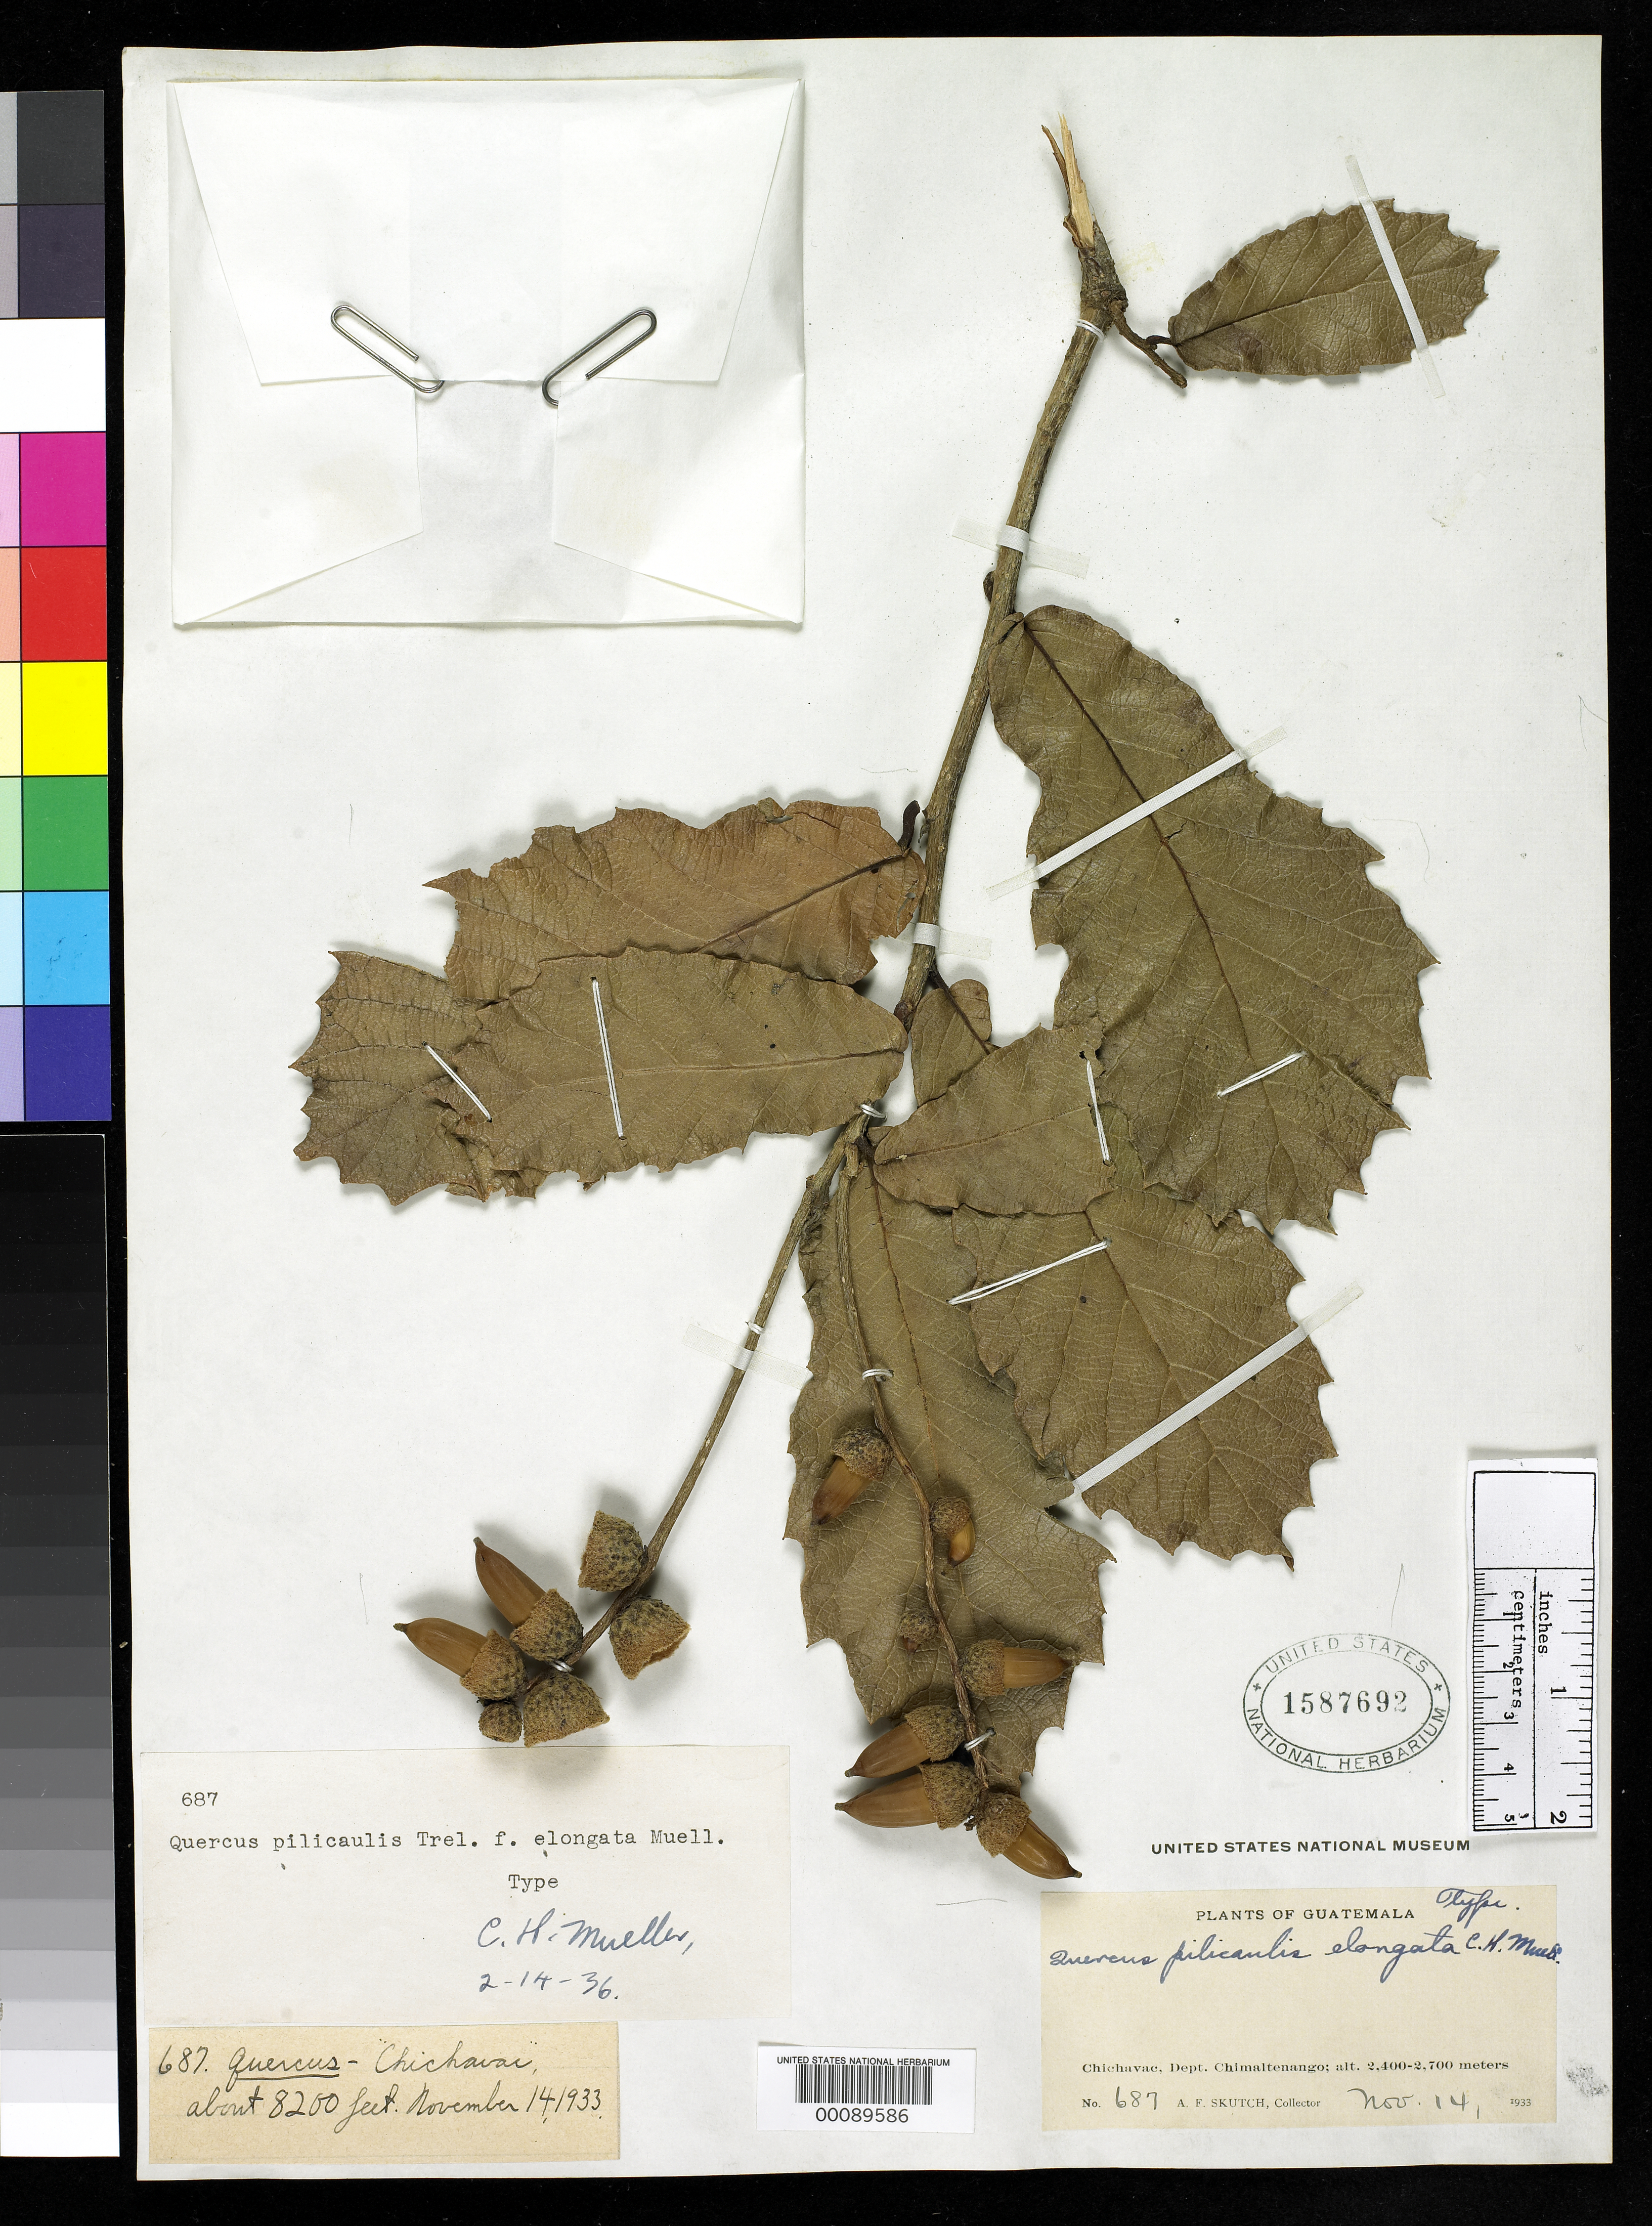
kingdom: Plantae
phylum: Tracheophyta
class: Magnoliopsida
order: Fagales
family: Fagaceae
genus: Quercus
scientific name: Quercus pilicaulis f. elongata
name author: C.H. Mull.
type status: Holotype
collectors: A. F. Skutch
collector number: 687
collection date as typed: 14 Nov 1933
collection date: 1933-11-14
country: Guatemala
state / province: Chimaltenango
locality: Chichavac.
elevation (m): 2499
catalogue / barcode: US 1587692